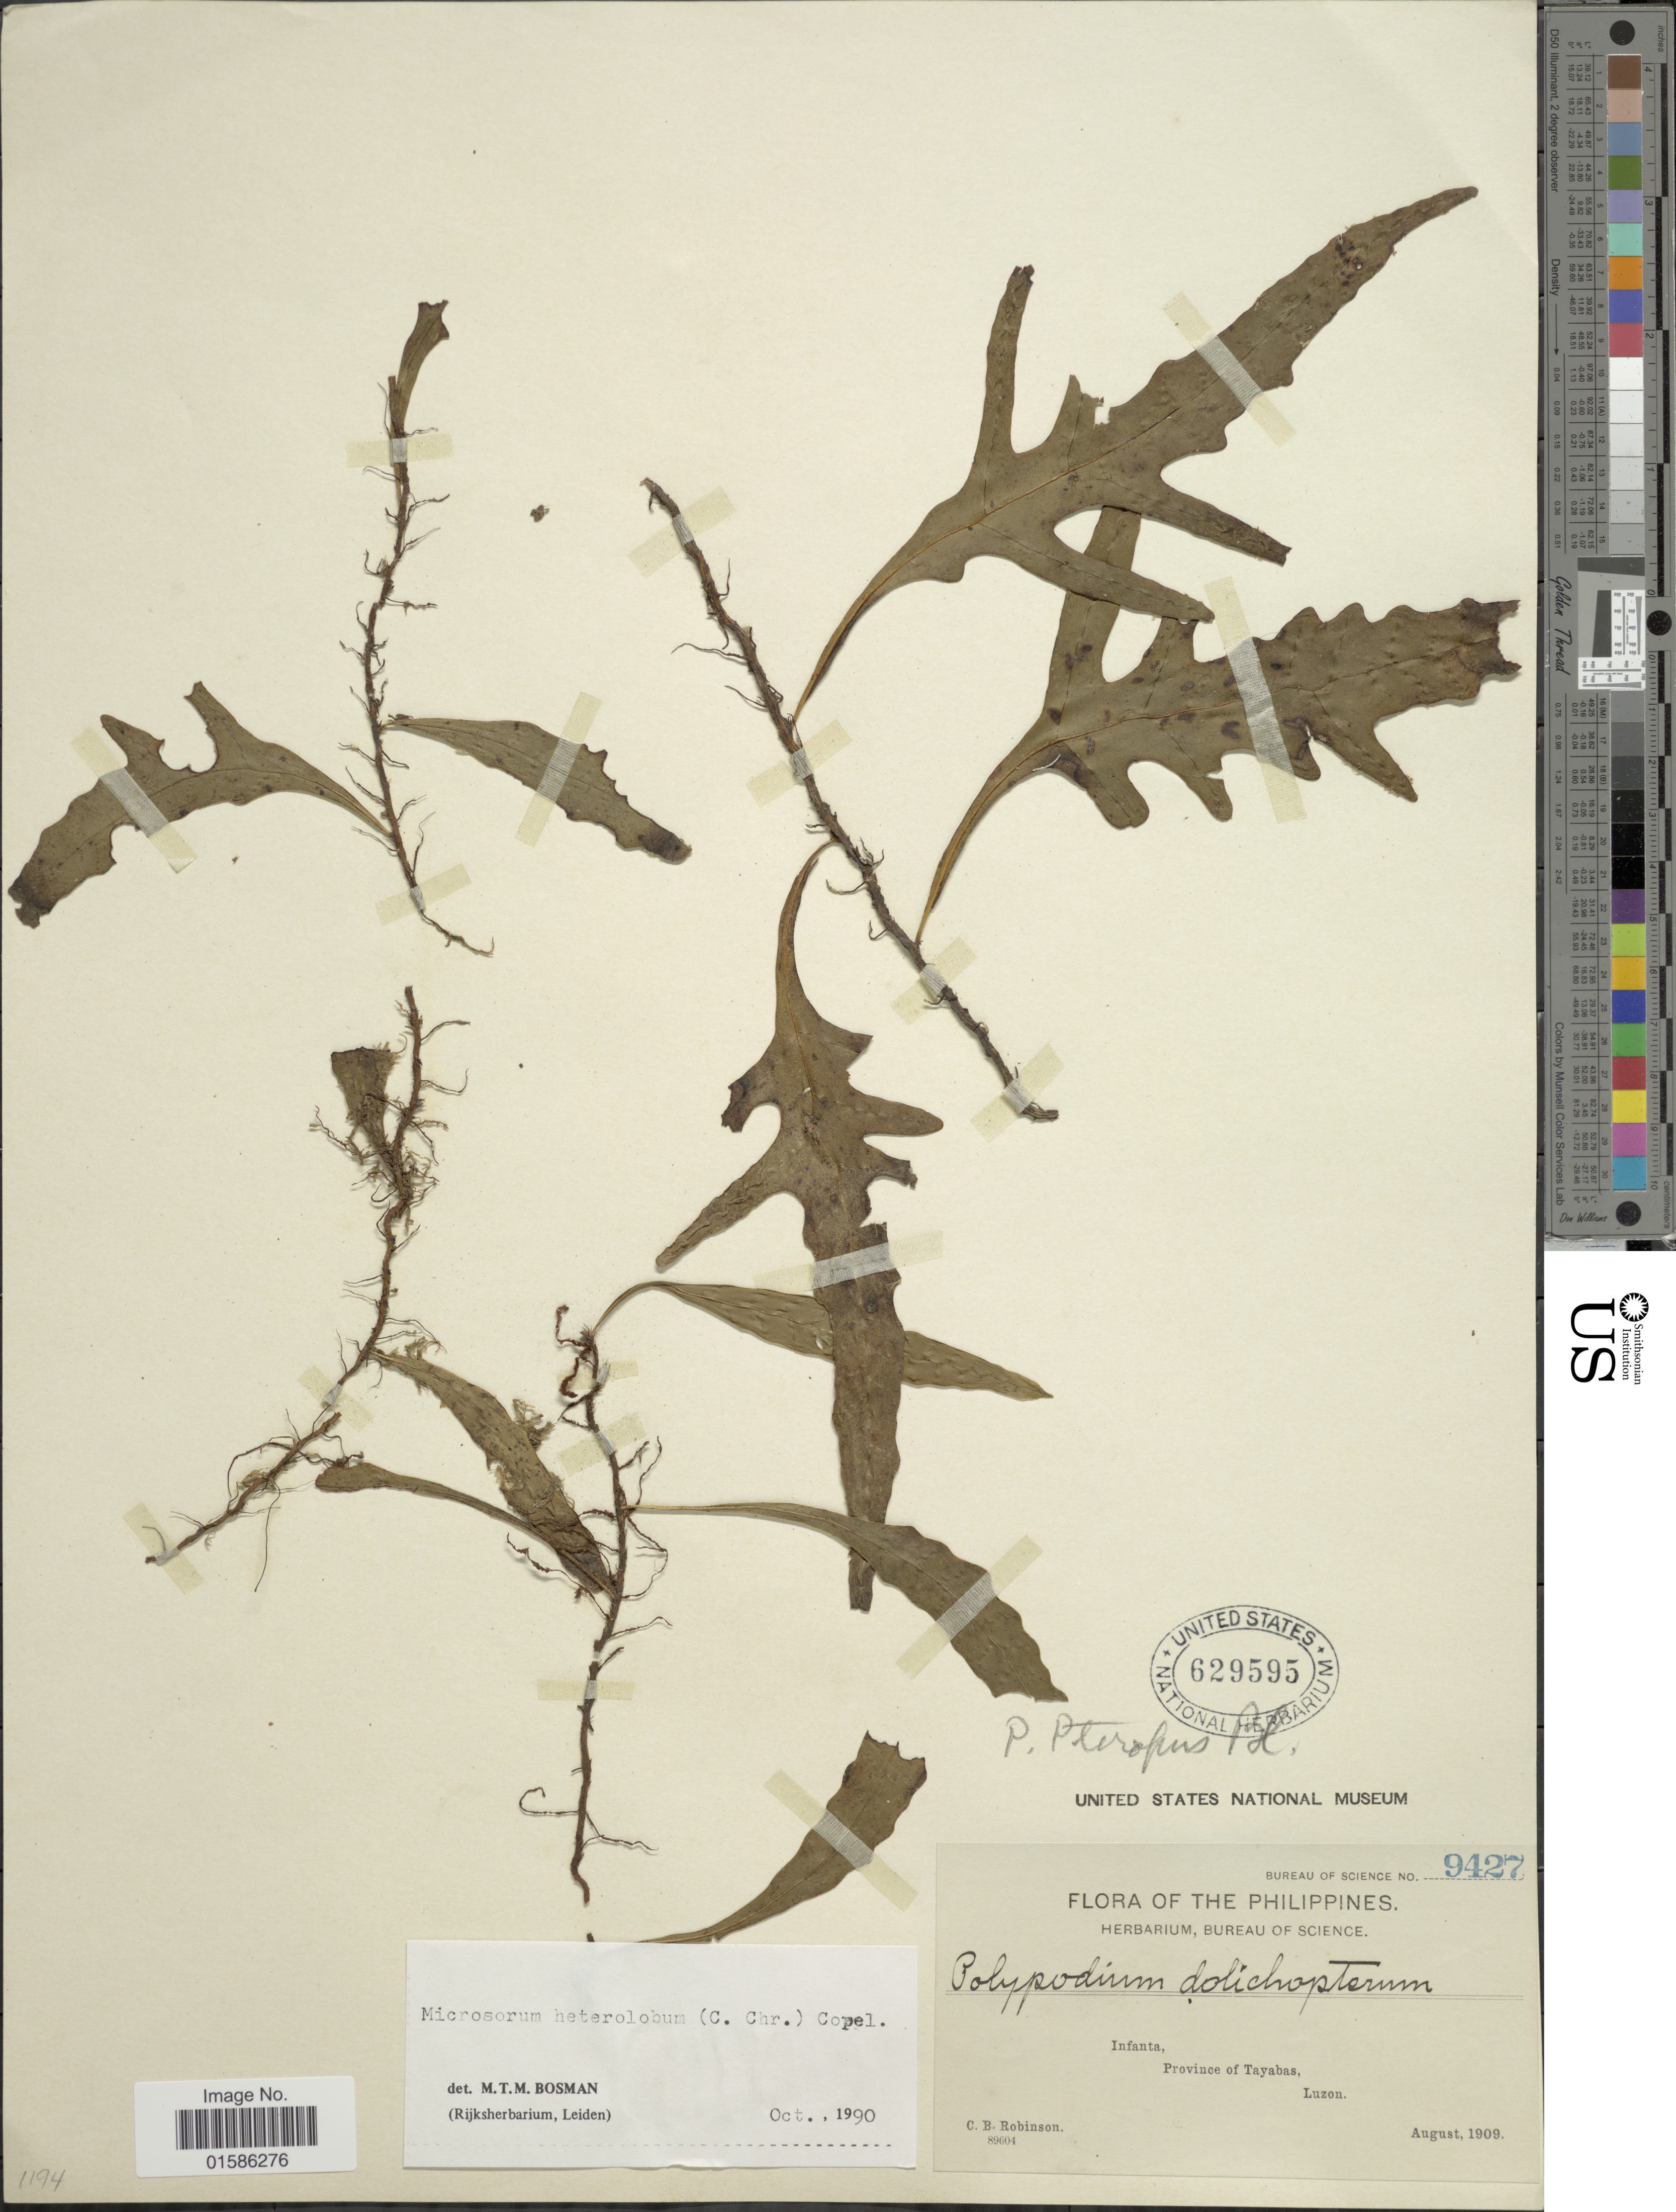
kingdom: Plantae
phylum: Tracheophyta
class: Polypodiopsida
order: Polypodiales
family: Polypodiaceae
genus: Microsorum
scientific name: Microsorum heterolobum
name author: (C. Chr.) Copel.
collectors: C. Robinson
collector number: Bureau of Science 9427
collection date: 1909-08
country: Philippines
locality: Infanta, Province of Tayabas, Luzon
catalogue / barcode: US 629595